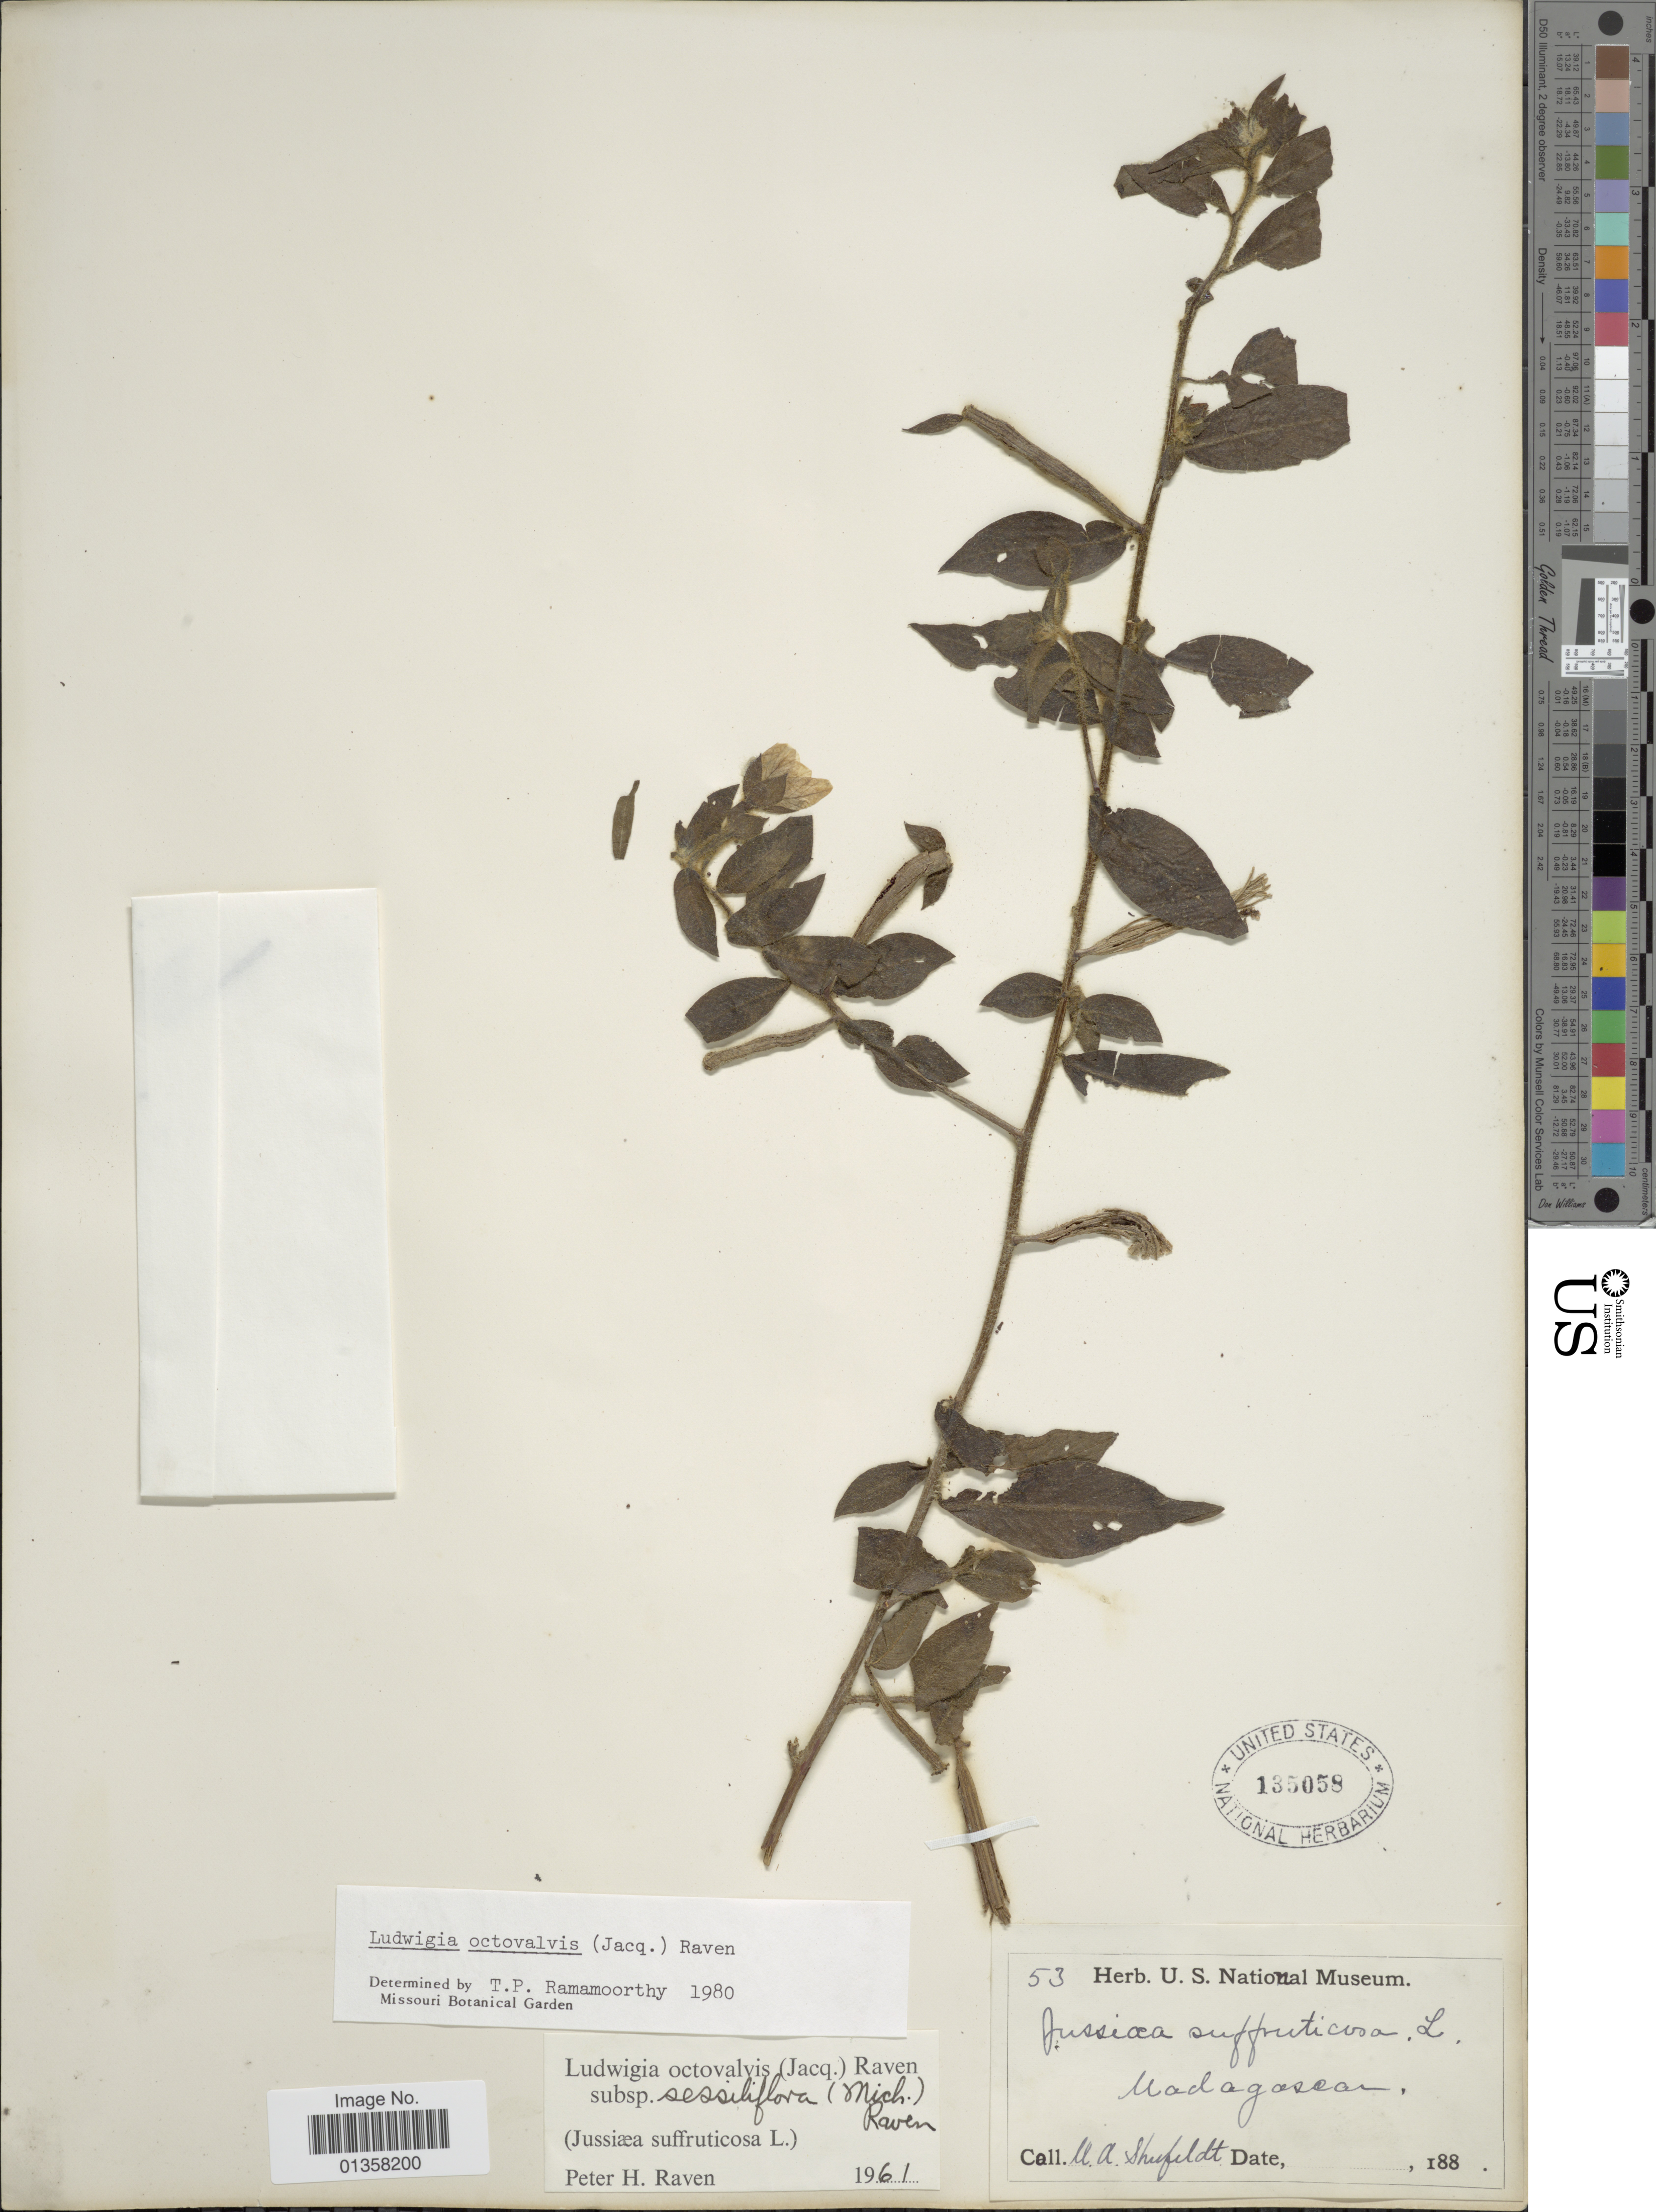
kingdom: Plantae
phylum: Tracheophyta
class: Magnoliopsida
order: Myrtales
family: Onagraceae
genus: Ludwigia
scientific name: Ludwigia octovalvis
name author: (Jacq.) P.H. Raven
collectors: M. Shufeldt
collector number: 53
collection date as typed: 188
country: Madagascar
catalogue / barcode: US 135058